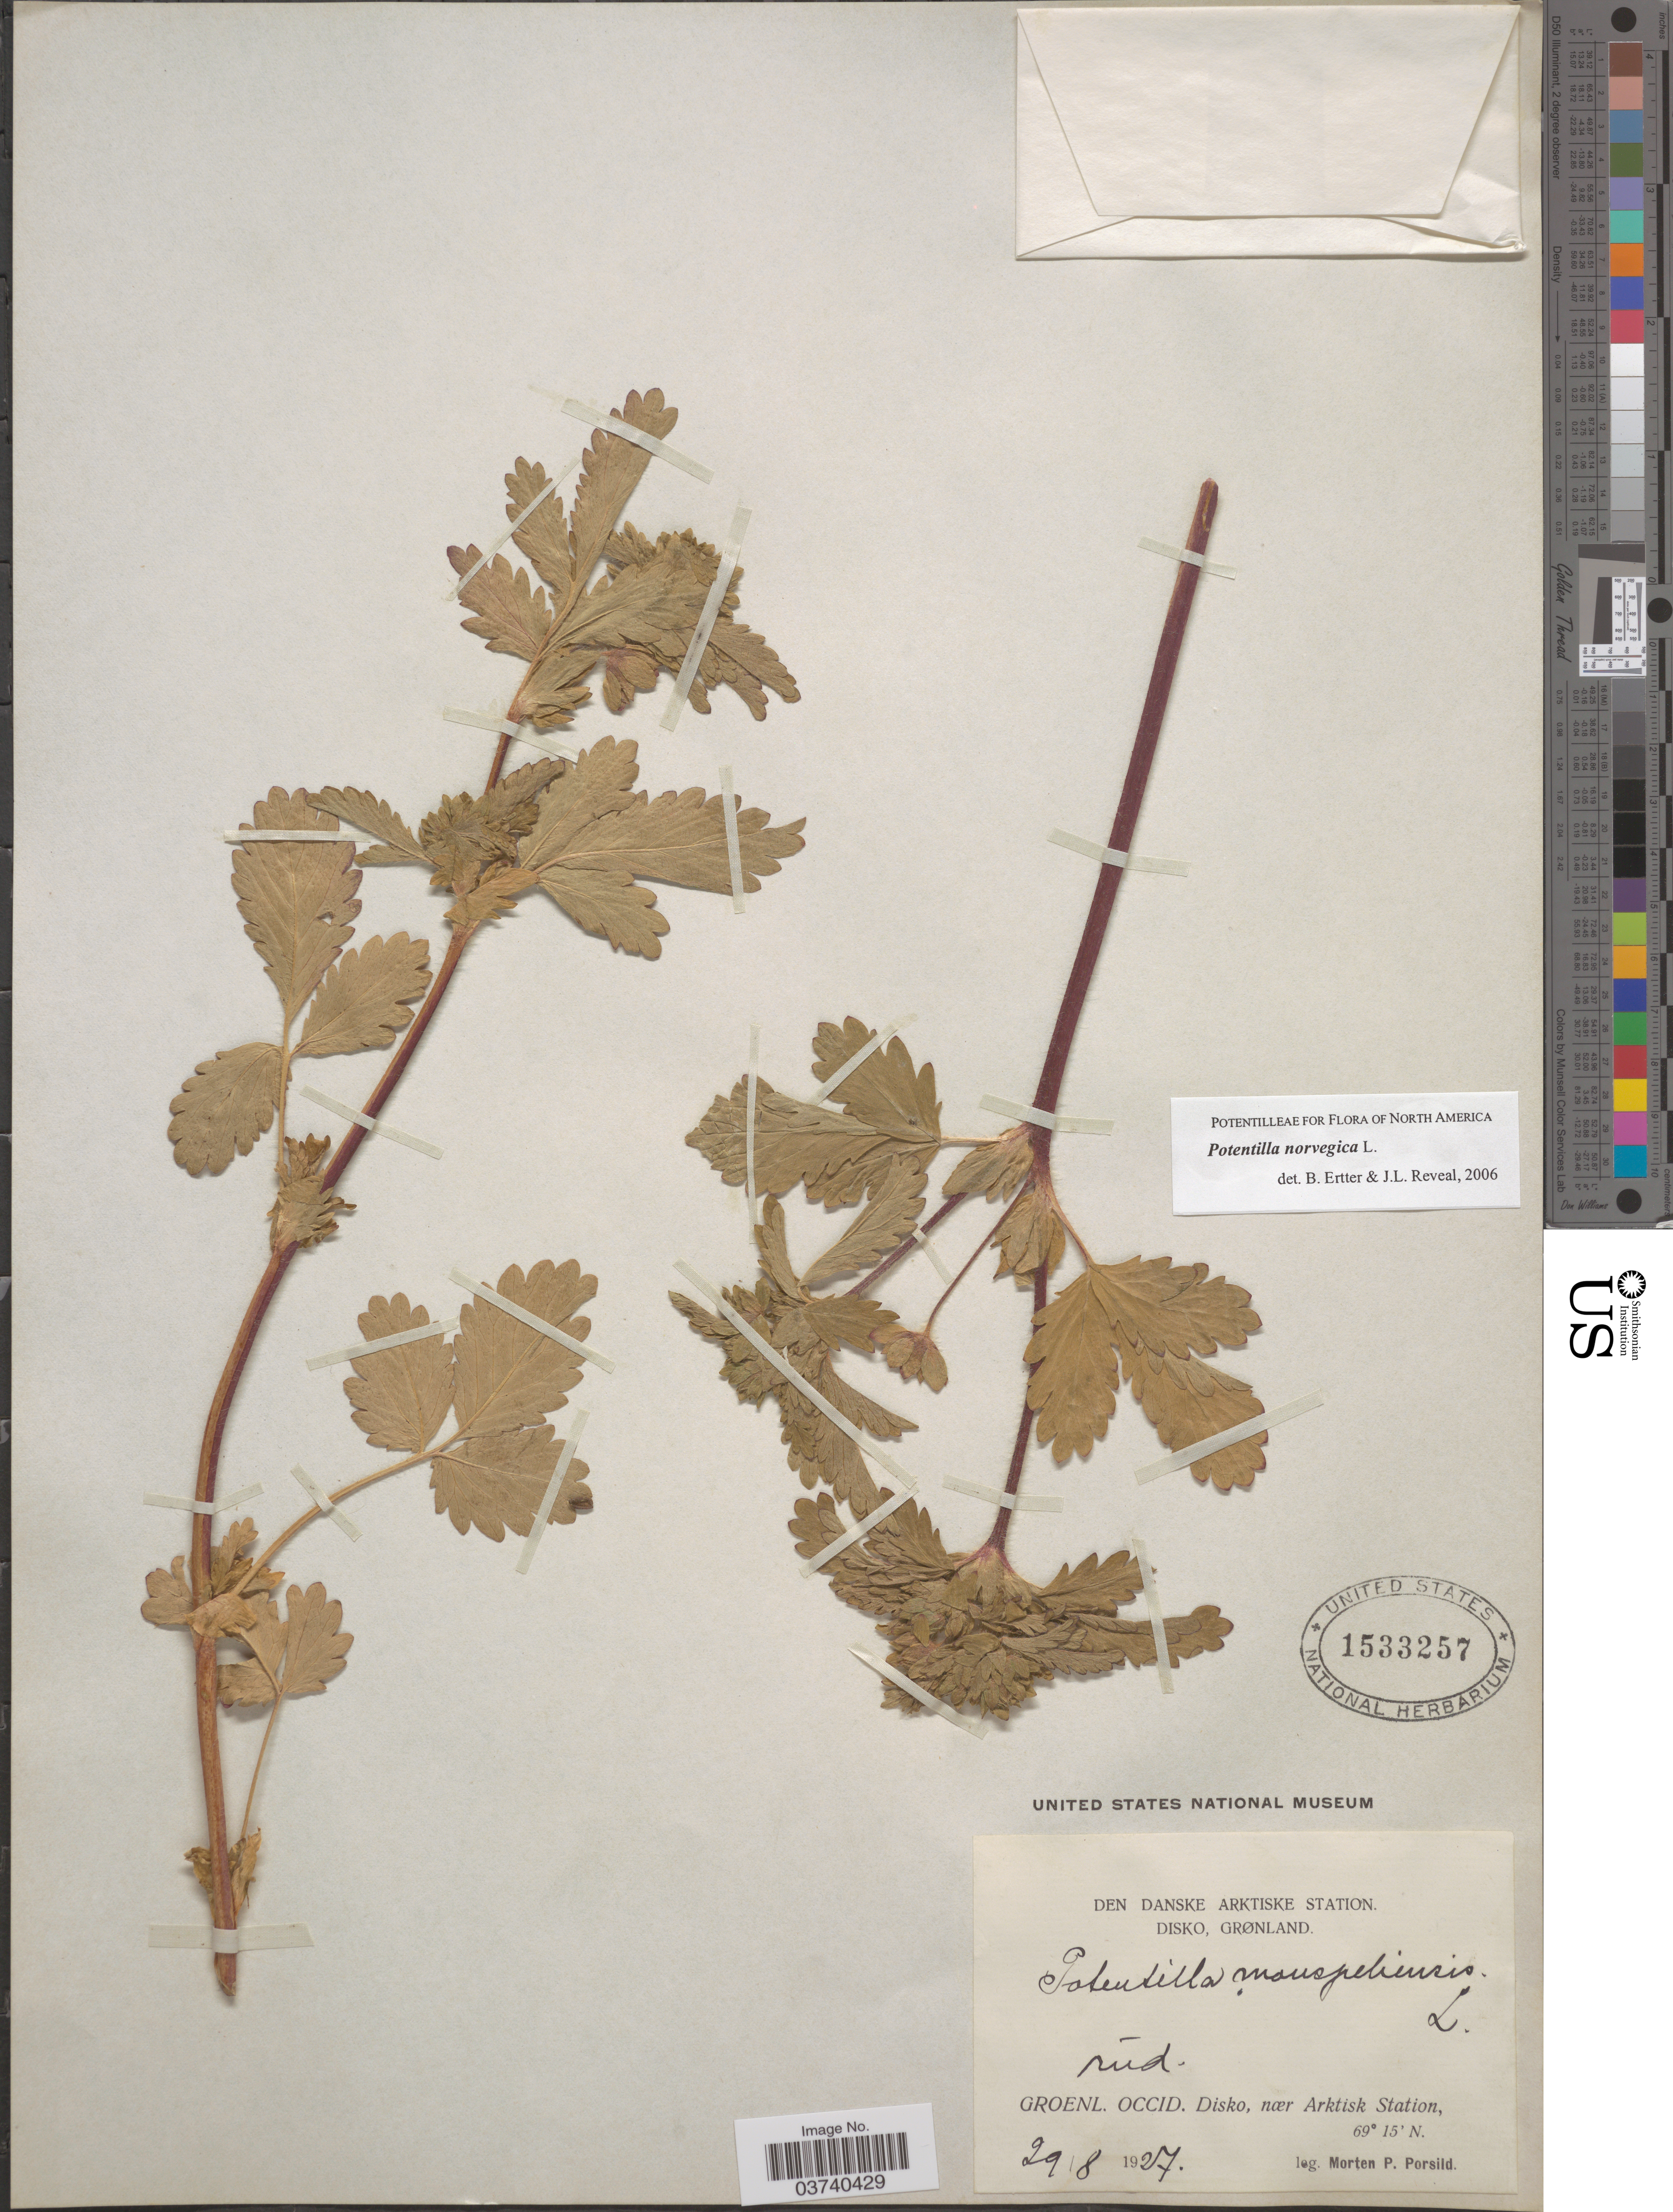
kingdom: Plantae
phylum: Tracheophyta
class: Magnoliopsida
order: Rosales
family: Rosaceae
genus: Potentilla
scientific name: Potentilla norvegica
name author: L.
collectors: M. P. Porsild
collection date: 1927-08-29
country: Greenland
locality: Den Danske Arktiske Station. Disko. Groenl. Occid. Disko, nær Arktisk Station.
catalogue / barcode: US 1533257